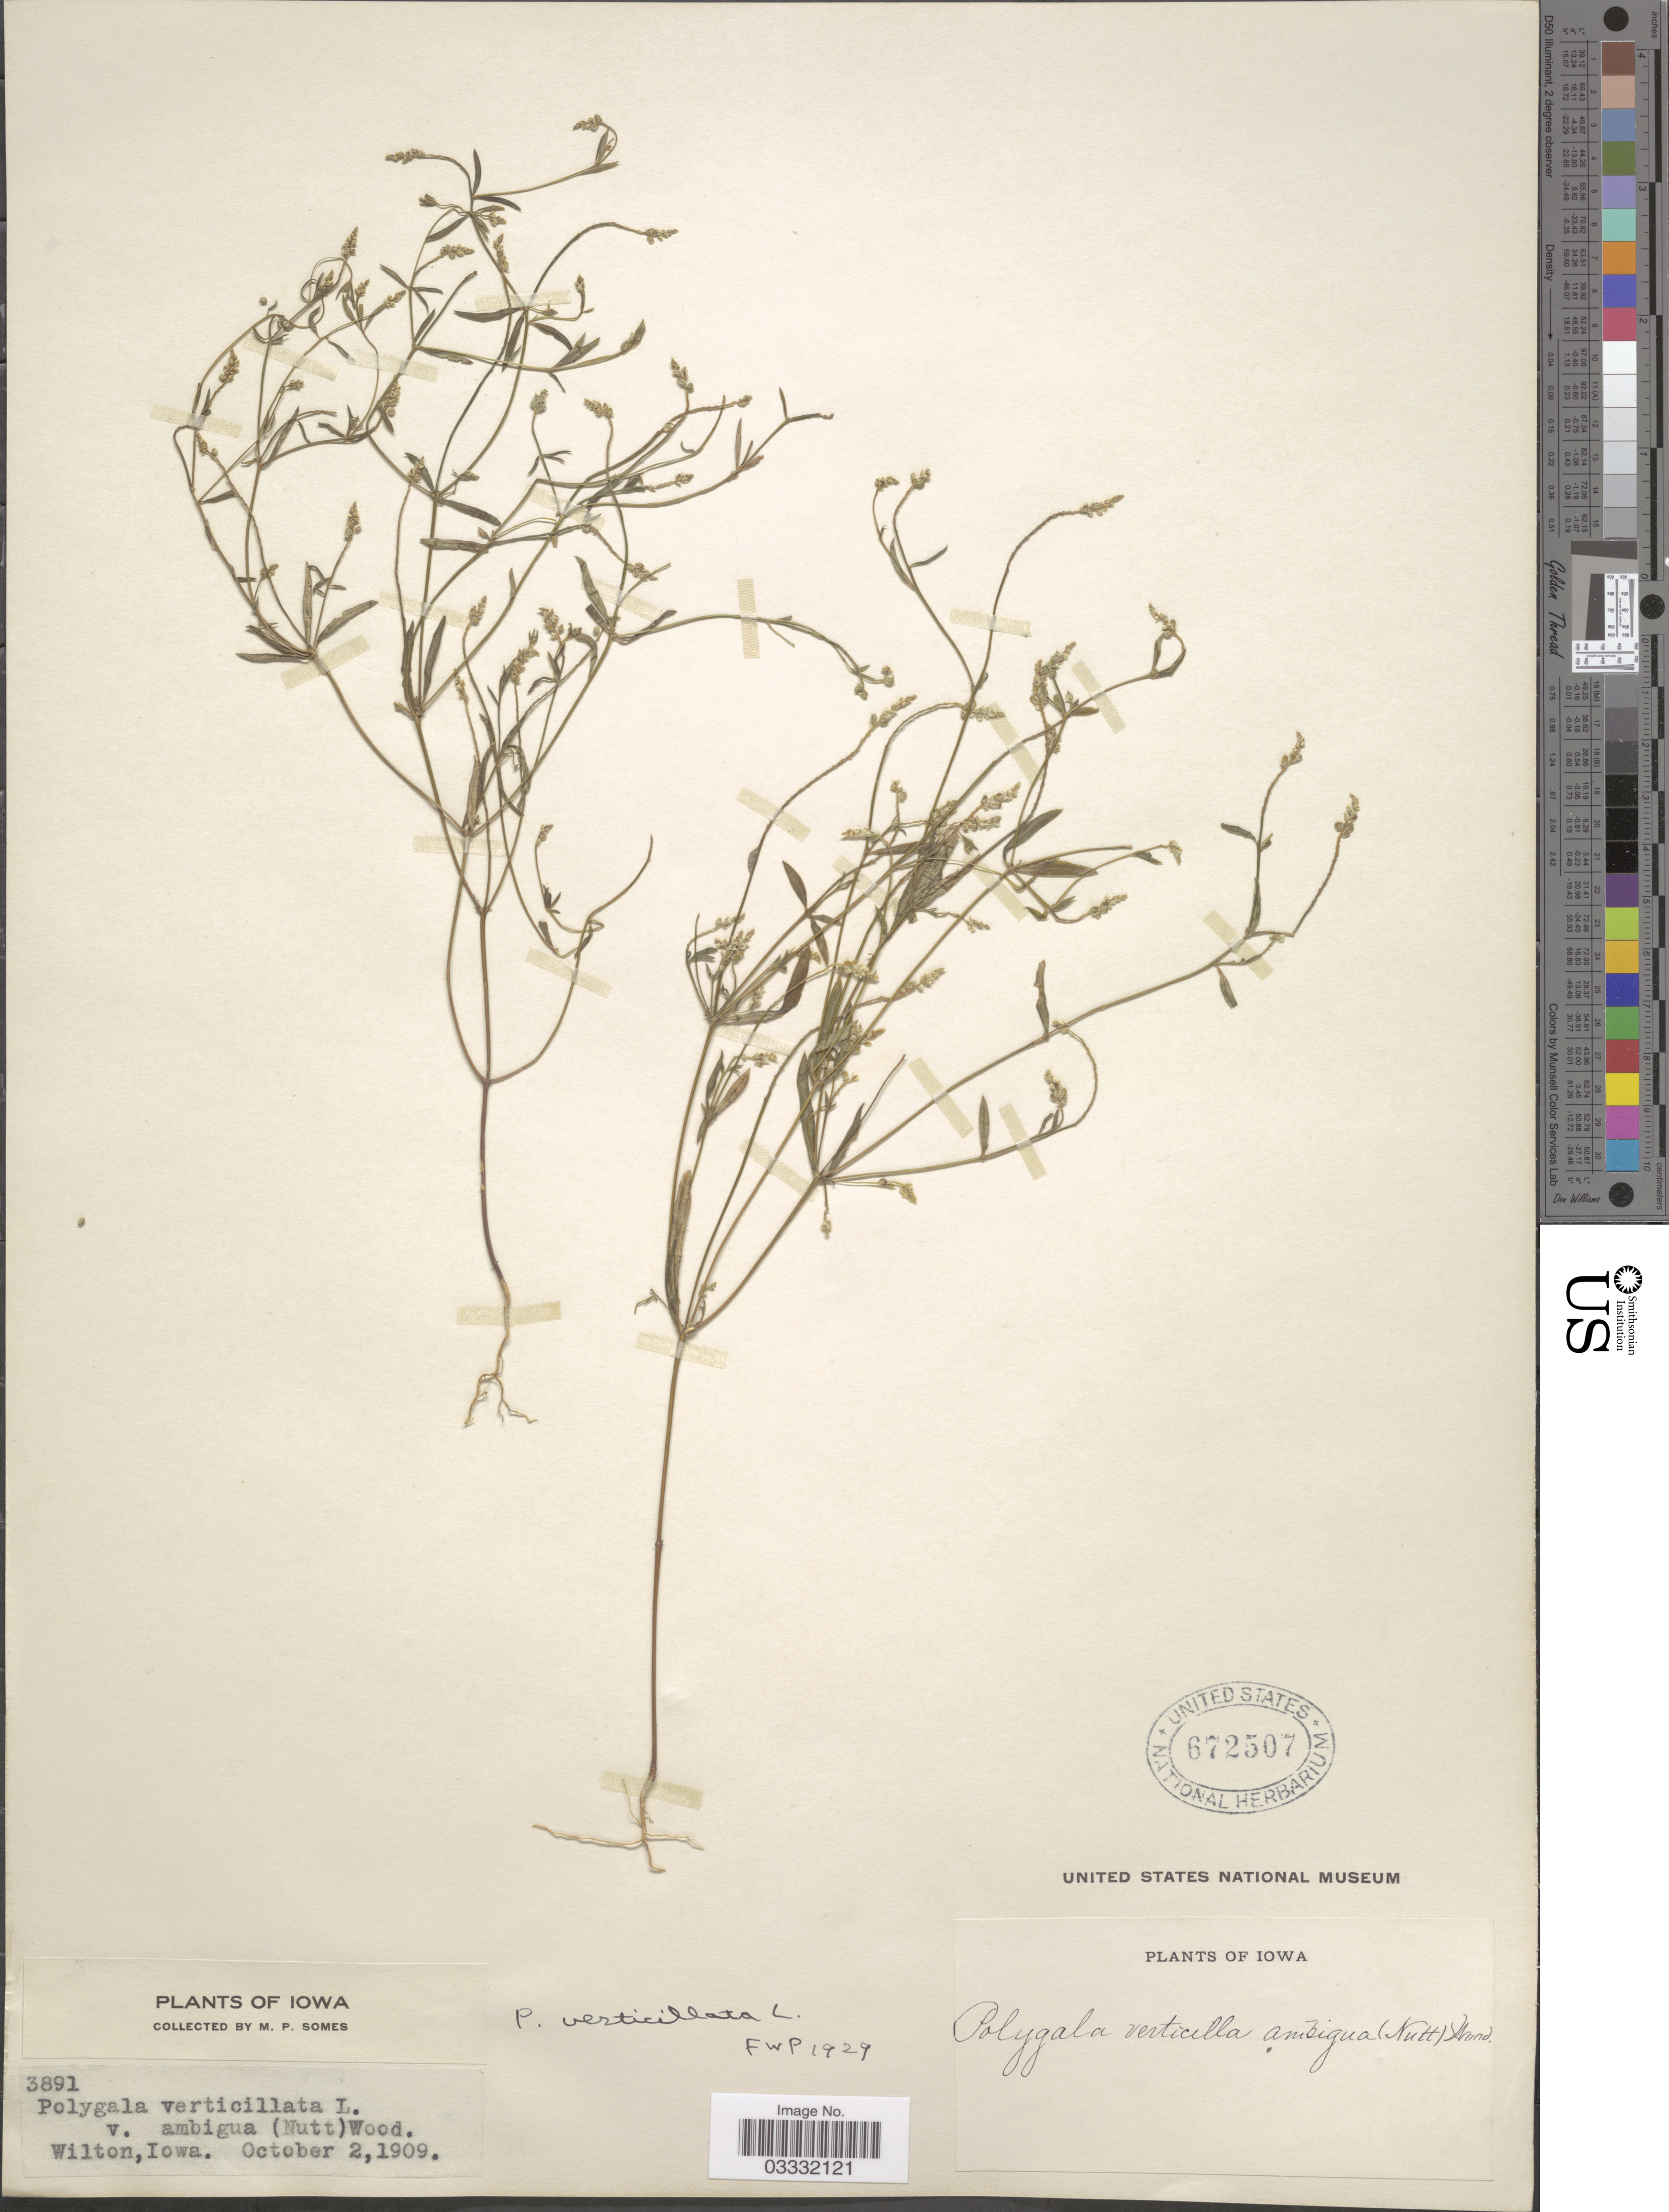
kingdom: Plantae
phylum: Tracheophyta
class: Magnoliopsida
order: Fabales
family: Polygalaceae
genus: Polygala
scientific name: Polygala verticillata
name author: L.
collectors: M. Somes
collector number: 3891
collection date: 1909-10-02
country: United States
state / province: Iowa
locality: Wilton.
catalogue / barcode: US 672507